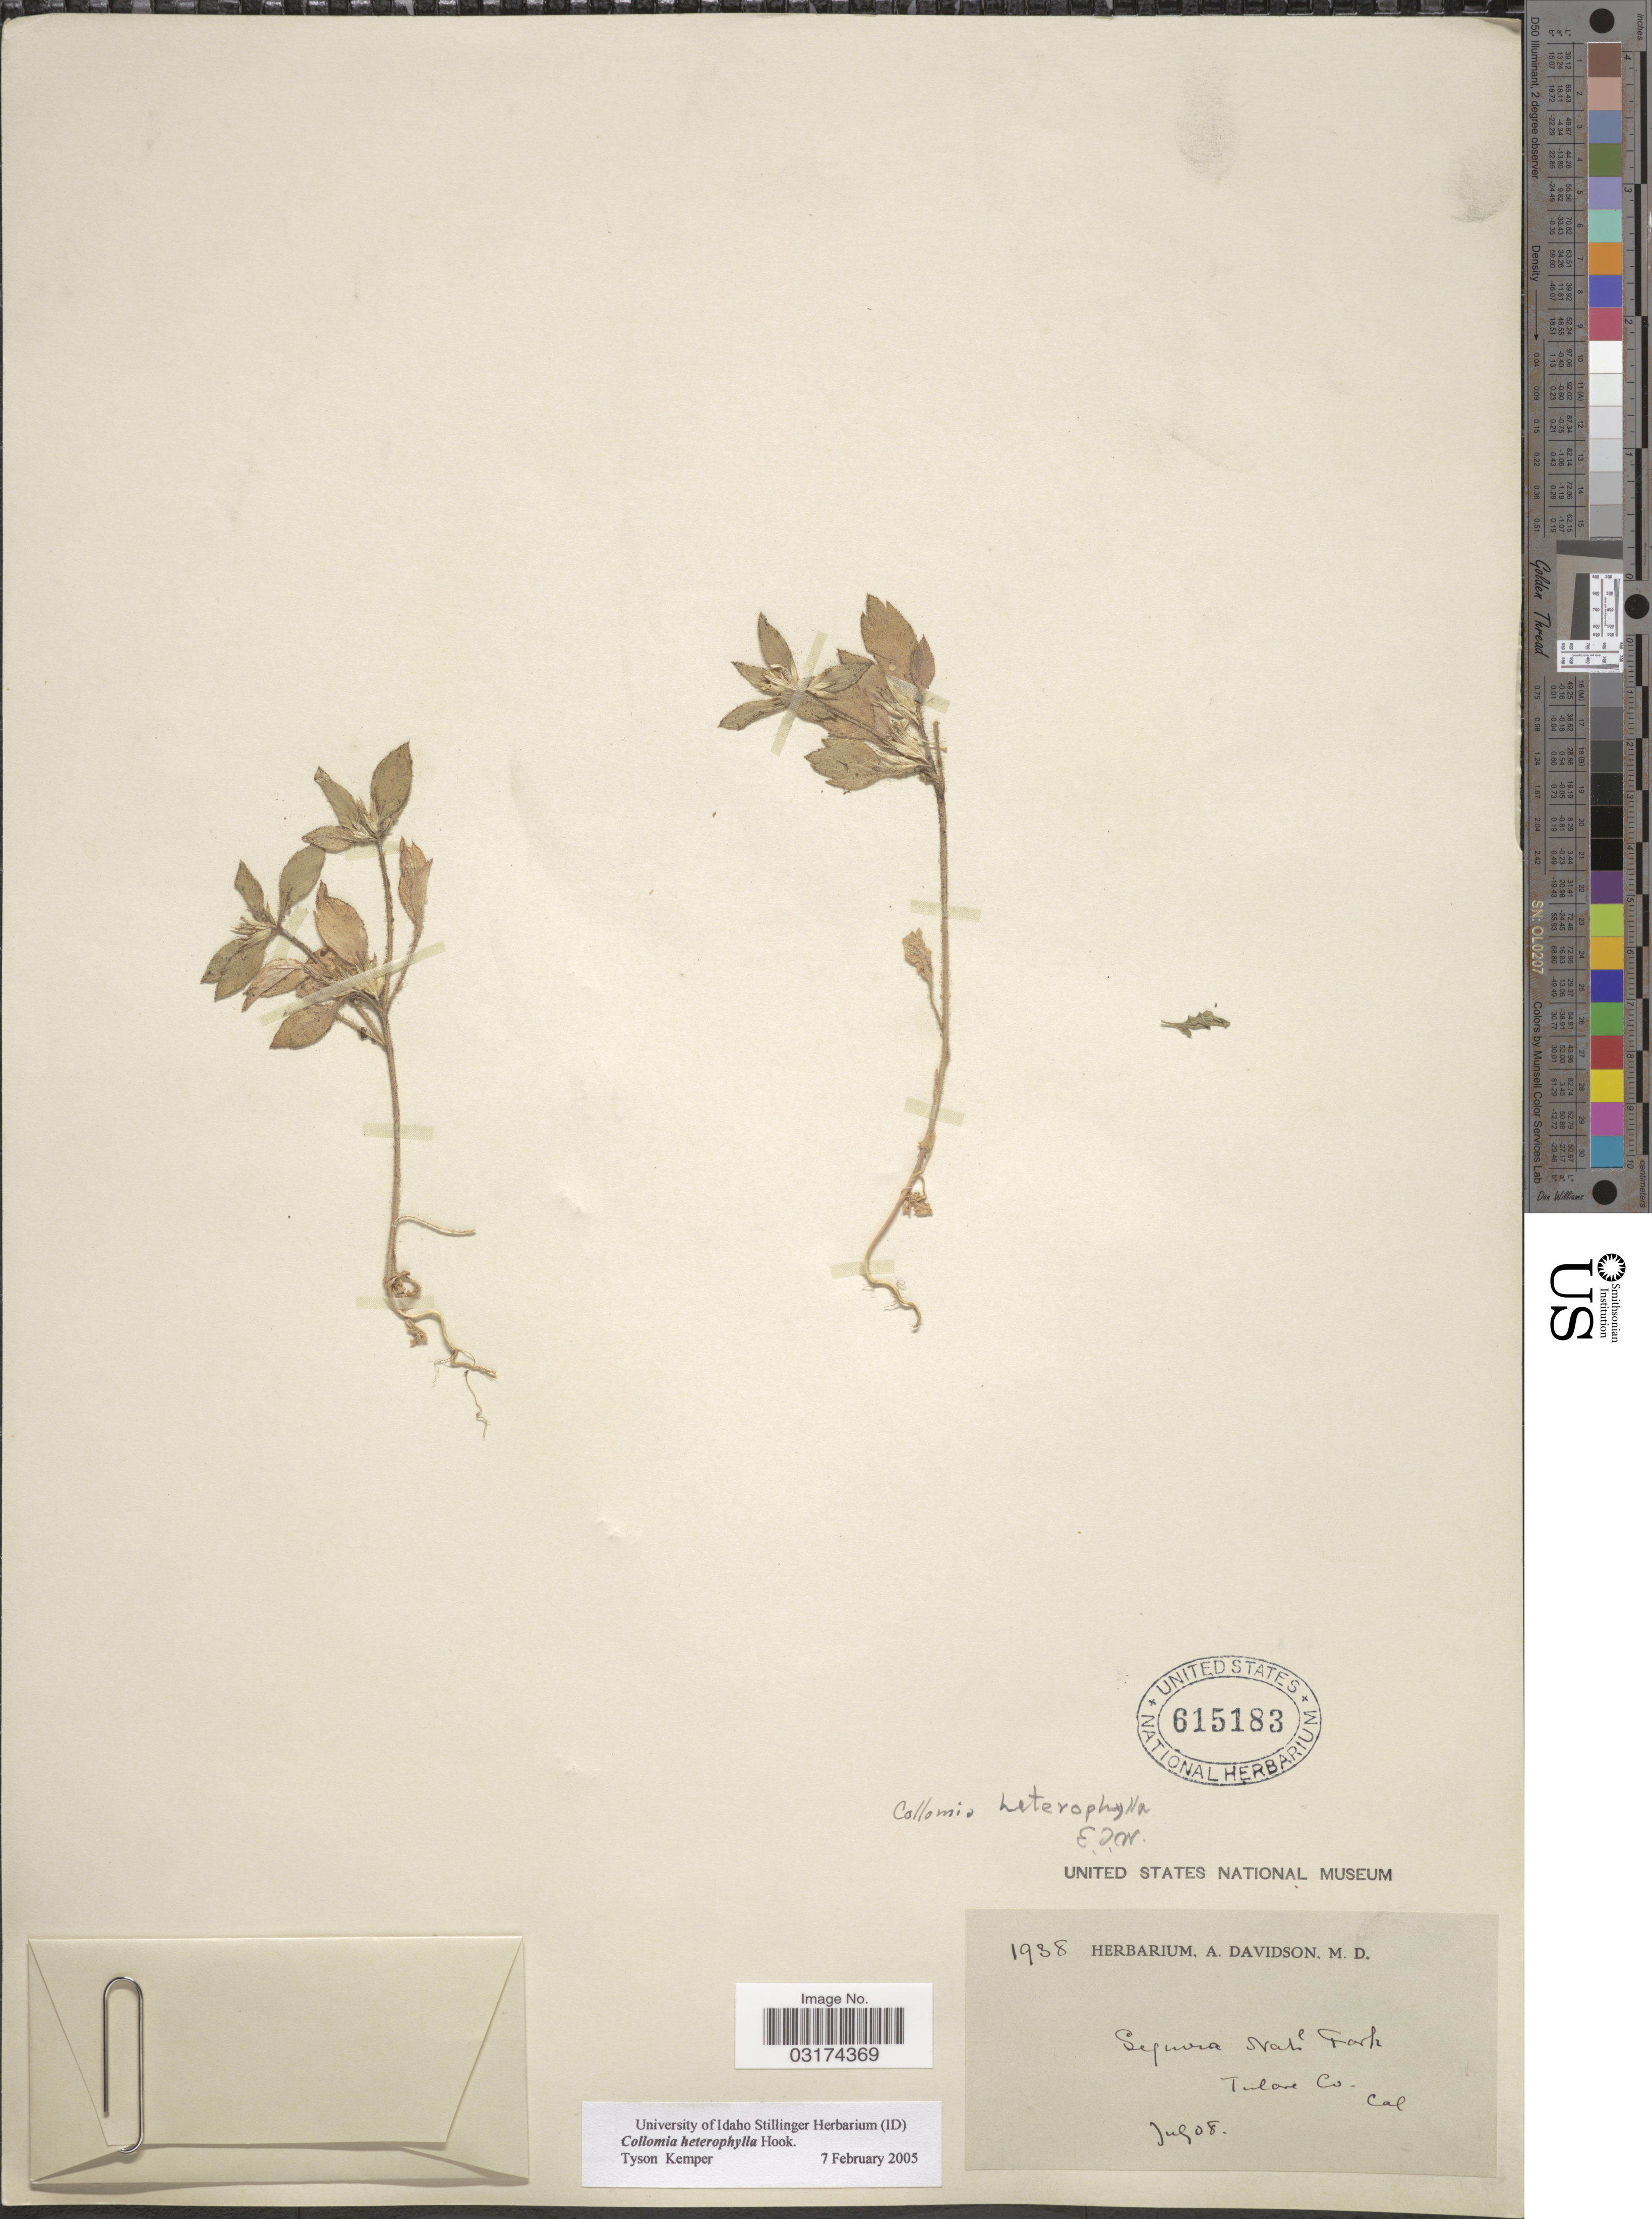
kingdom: Plantae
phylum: Tracheophyta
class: Magnoliopsida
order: Ericales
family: Polemoniaceae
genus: Collomia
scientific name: Collomia heterophylla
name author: Hook.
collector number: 1938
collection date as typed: Transcribed d/m/y: /7/8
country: United States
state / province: California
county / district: Tulare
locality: Tulare Co.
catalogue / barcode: US 615183